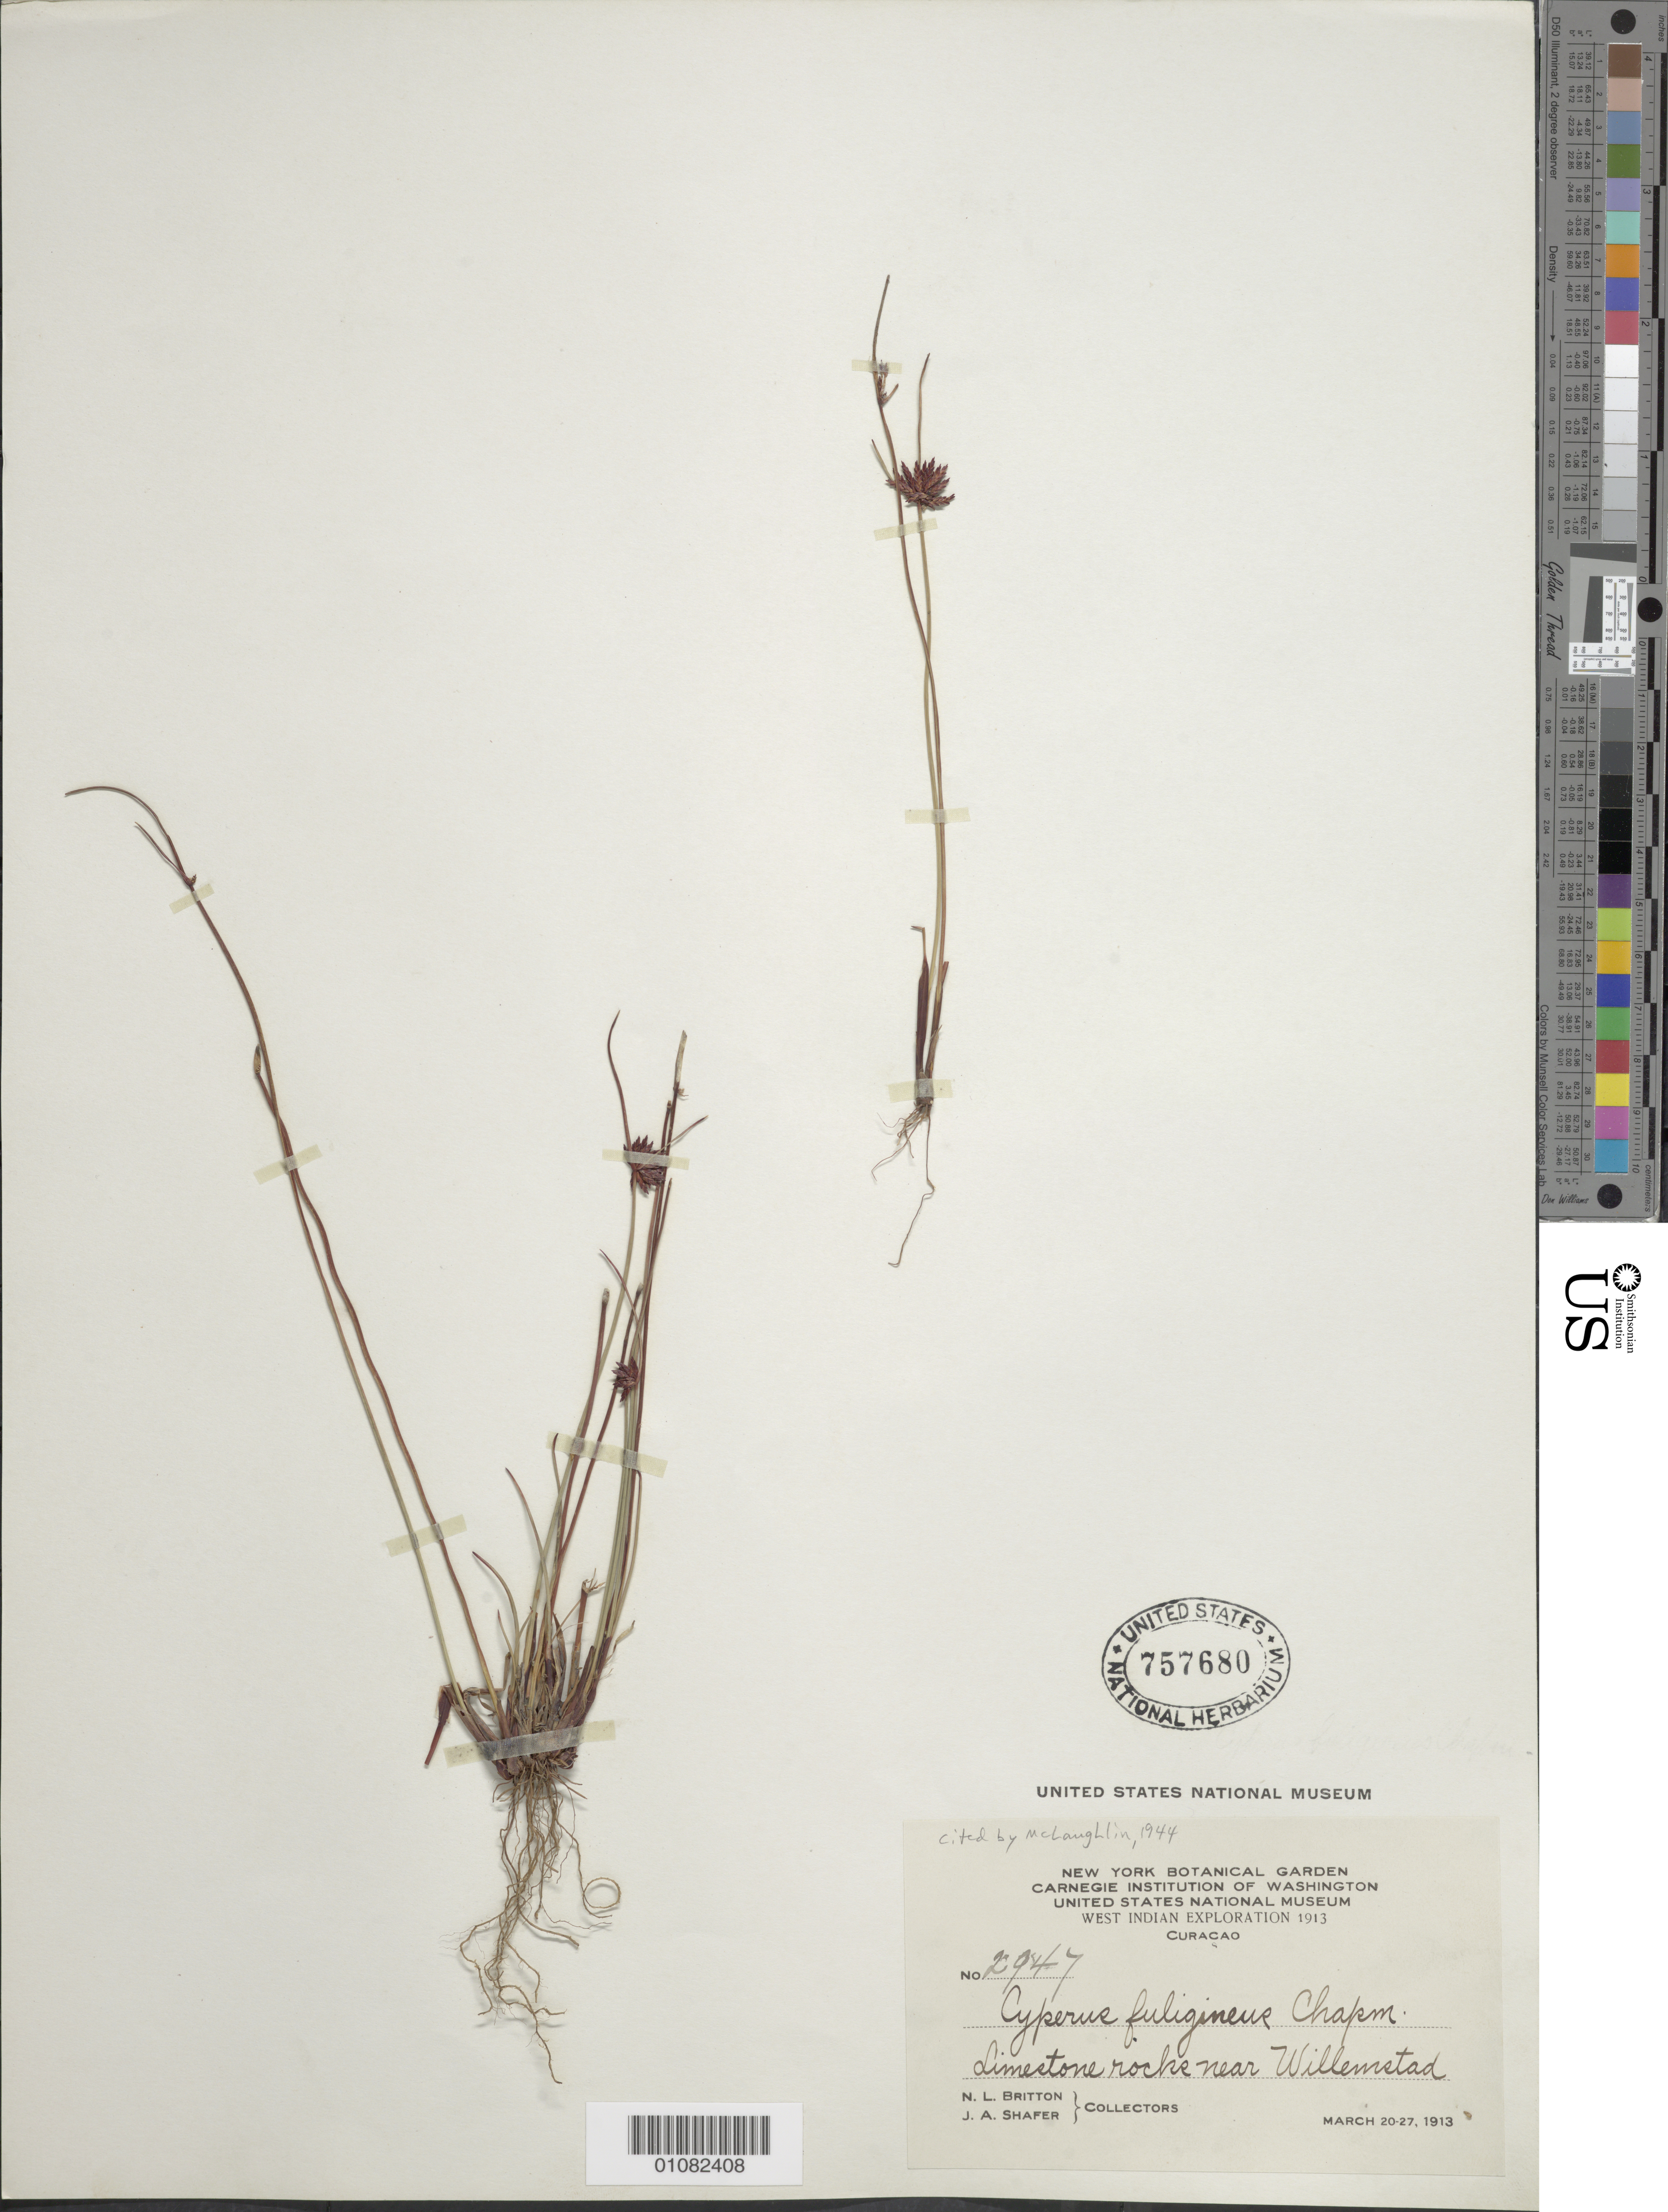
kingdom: Plantae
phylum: Tracheophyta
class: Liliopsida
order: Poales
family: Cyperaceae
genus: Cyperus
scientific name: Cyperus fuligineus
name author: Chapm.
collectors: N. Britton & J. A. Shafer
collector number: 2947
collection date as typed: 20 Mar 1913 to 27 Mar 1913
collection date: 1913-03-20/1913-03-27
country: Curaçao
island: Curaçao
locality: near Willemstad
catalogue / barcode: US 757680